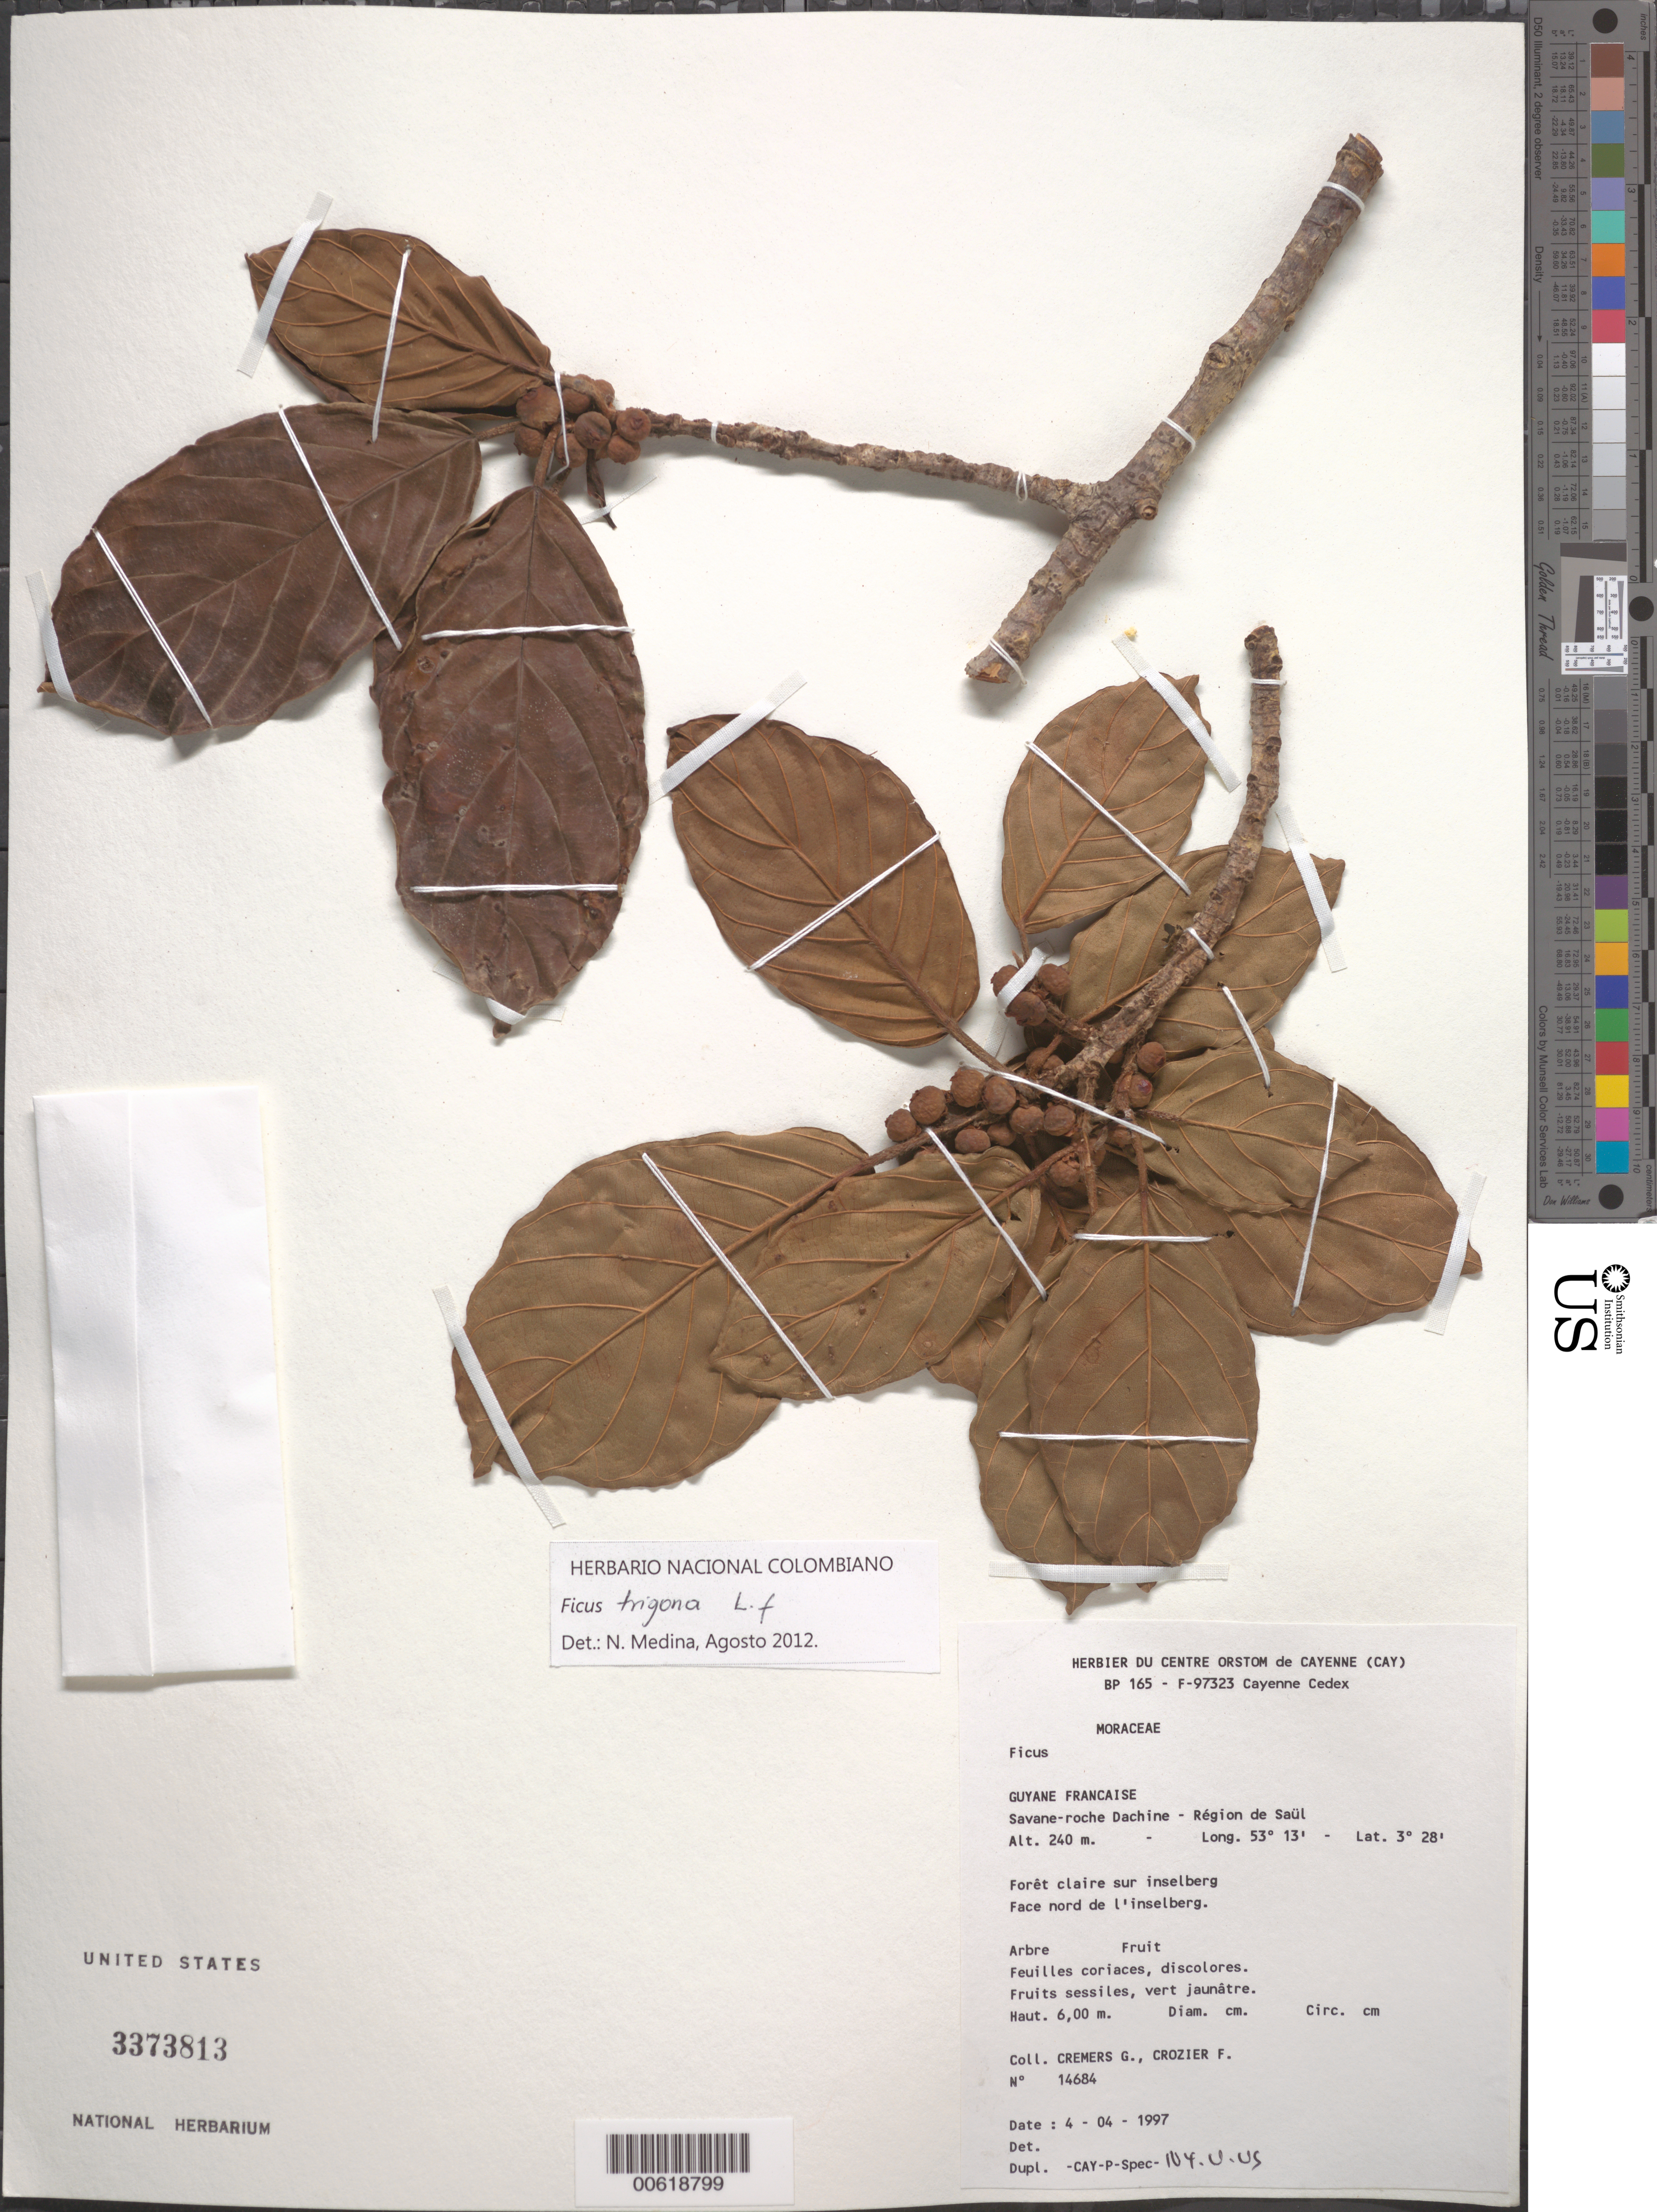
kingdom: Plantae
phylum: Tracheophyta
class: Magnoliopsida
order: Rosales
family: Moraceae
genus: Ficus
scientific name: Ficus trigona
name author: L. f.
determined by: Medina, N.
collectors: G. Cremers & F. Crozier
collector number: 14684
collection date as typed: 4-Apr-97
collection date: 1997-04-04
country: French Guiana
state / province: Saint-Laurent-du-Maroni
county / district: Saül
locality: Saül, savane-roche Dachine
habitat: Forêt claire sur inselberg. Face nord de l 'inselberg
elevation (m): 240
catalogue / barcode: US 3373813